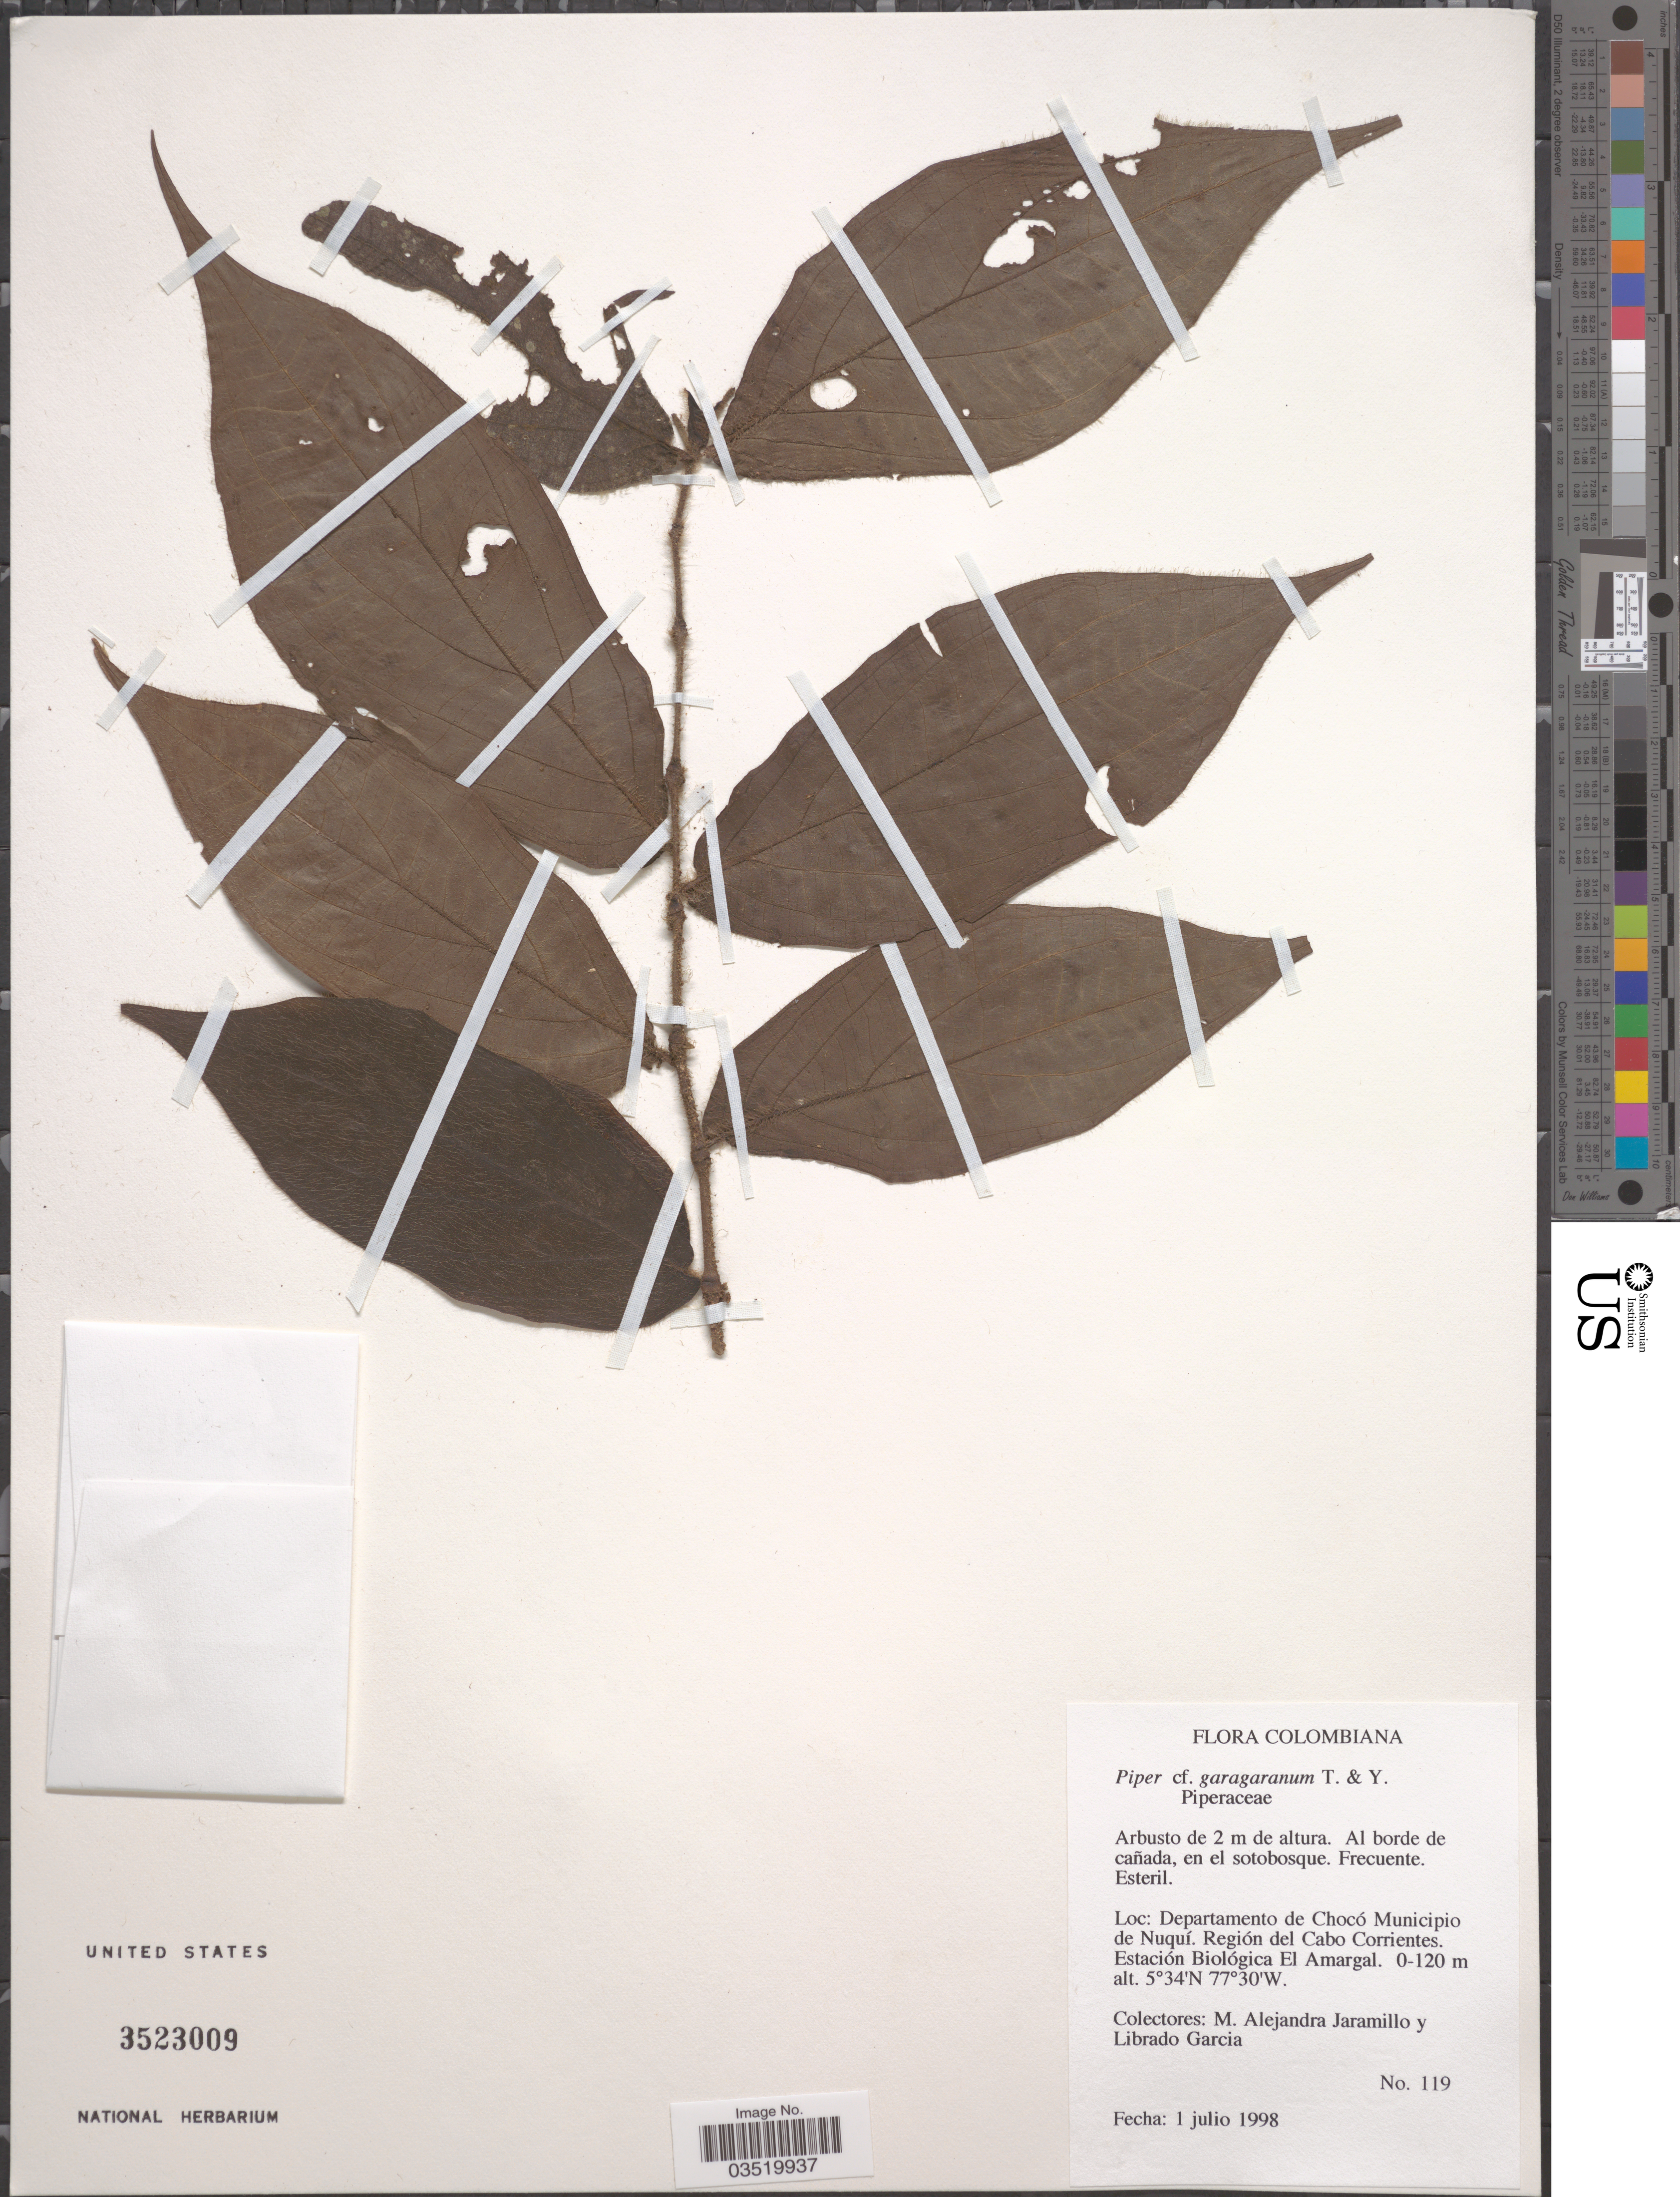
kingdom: Plantae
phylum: Tracheophyta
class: Magnoliopsida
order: Piperales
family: Piperaceae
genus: Piper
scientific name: Piper garagaranum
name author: C. DC.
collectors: M. A. Jaramillo & L. Garcia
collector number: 119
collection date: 1998-07-01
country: Colombia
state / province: Chocó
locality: Departamento de Chocó Municipio de Nuquí.Región del Cabo Corrientes. Estación Biológica El Amargal.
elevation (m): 0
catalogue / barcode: US 3523009